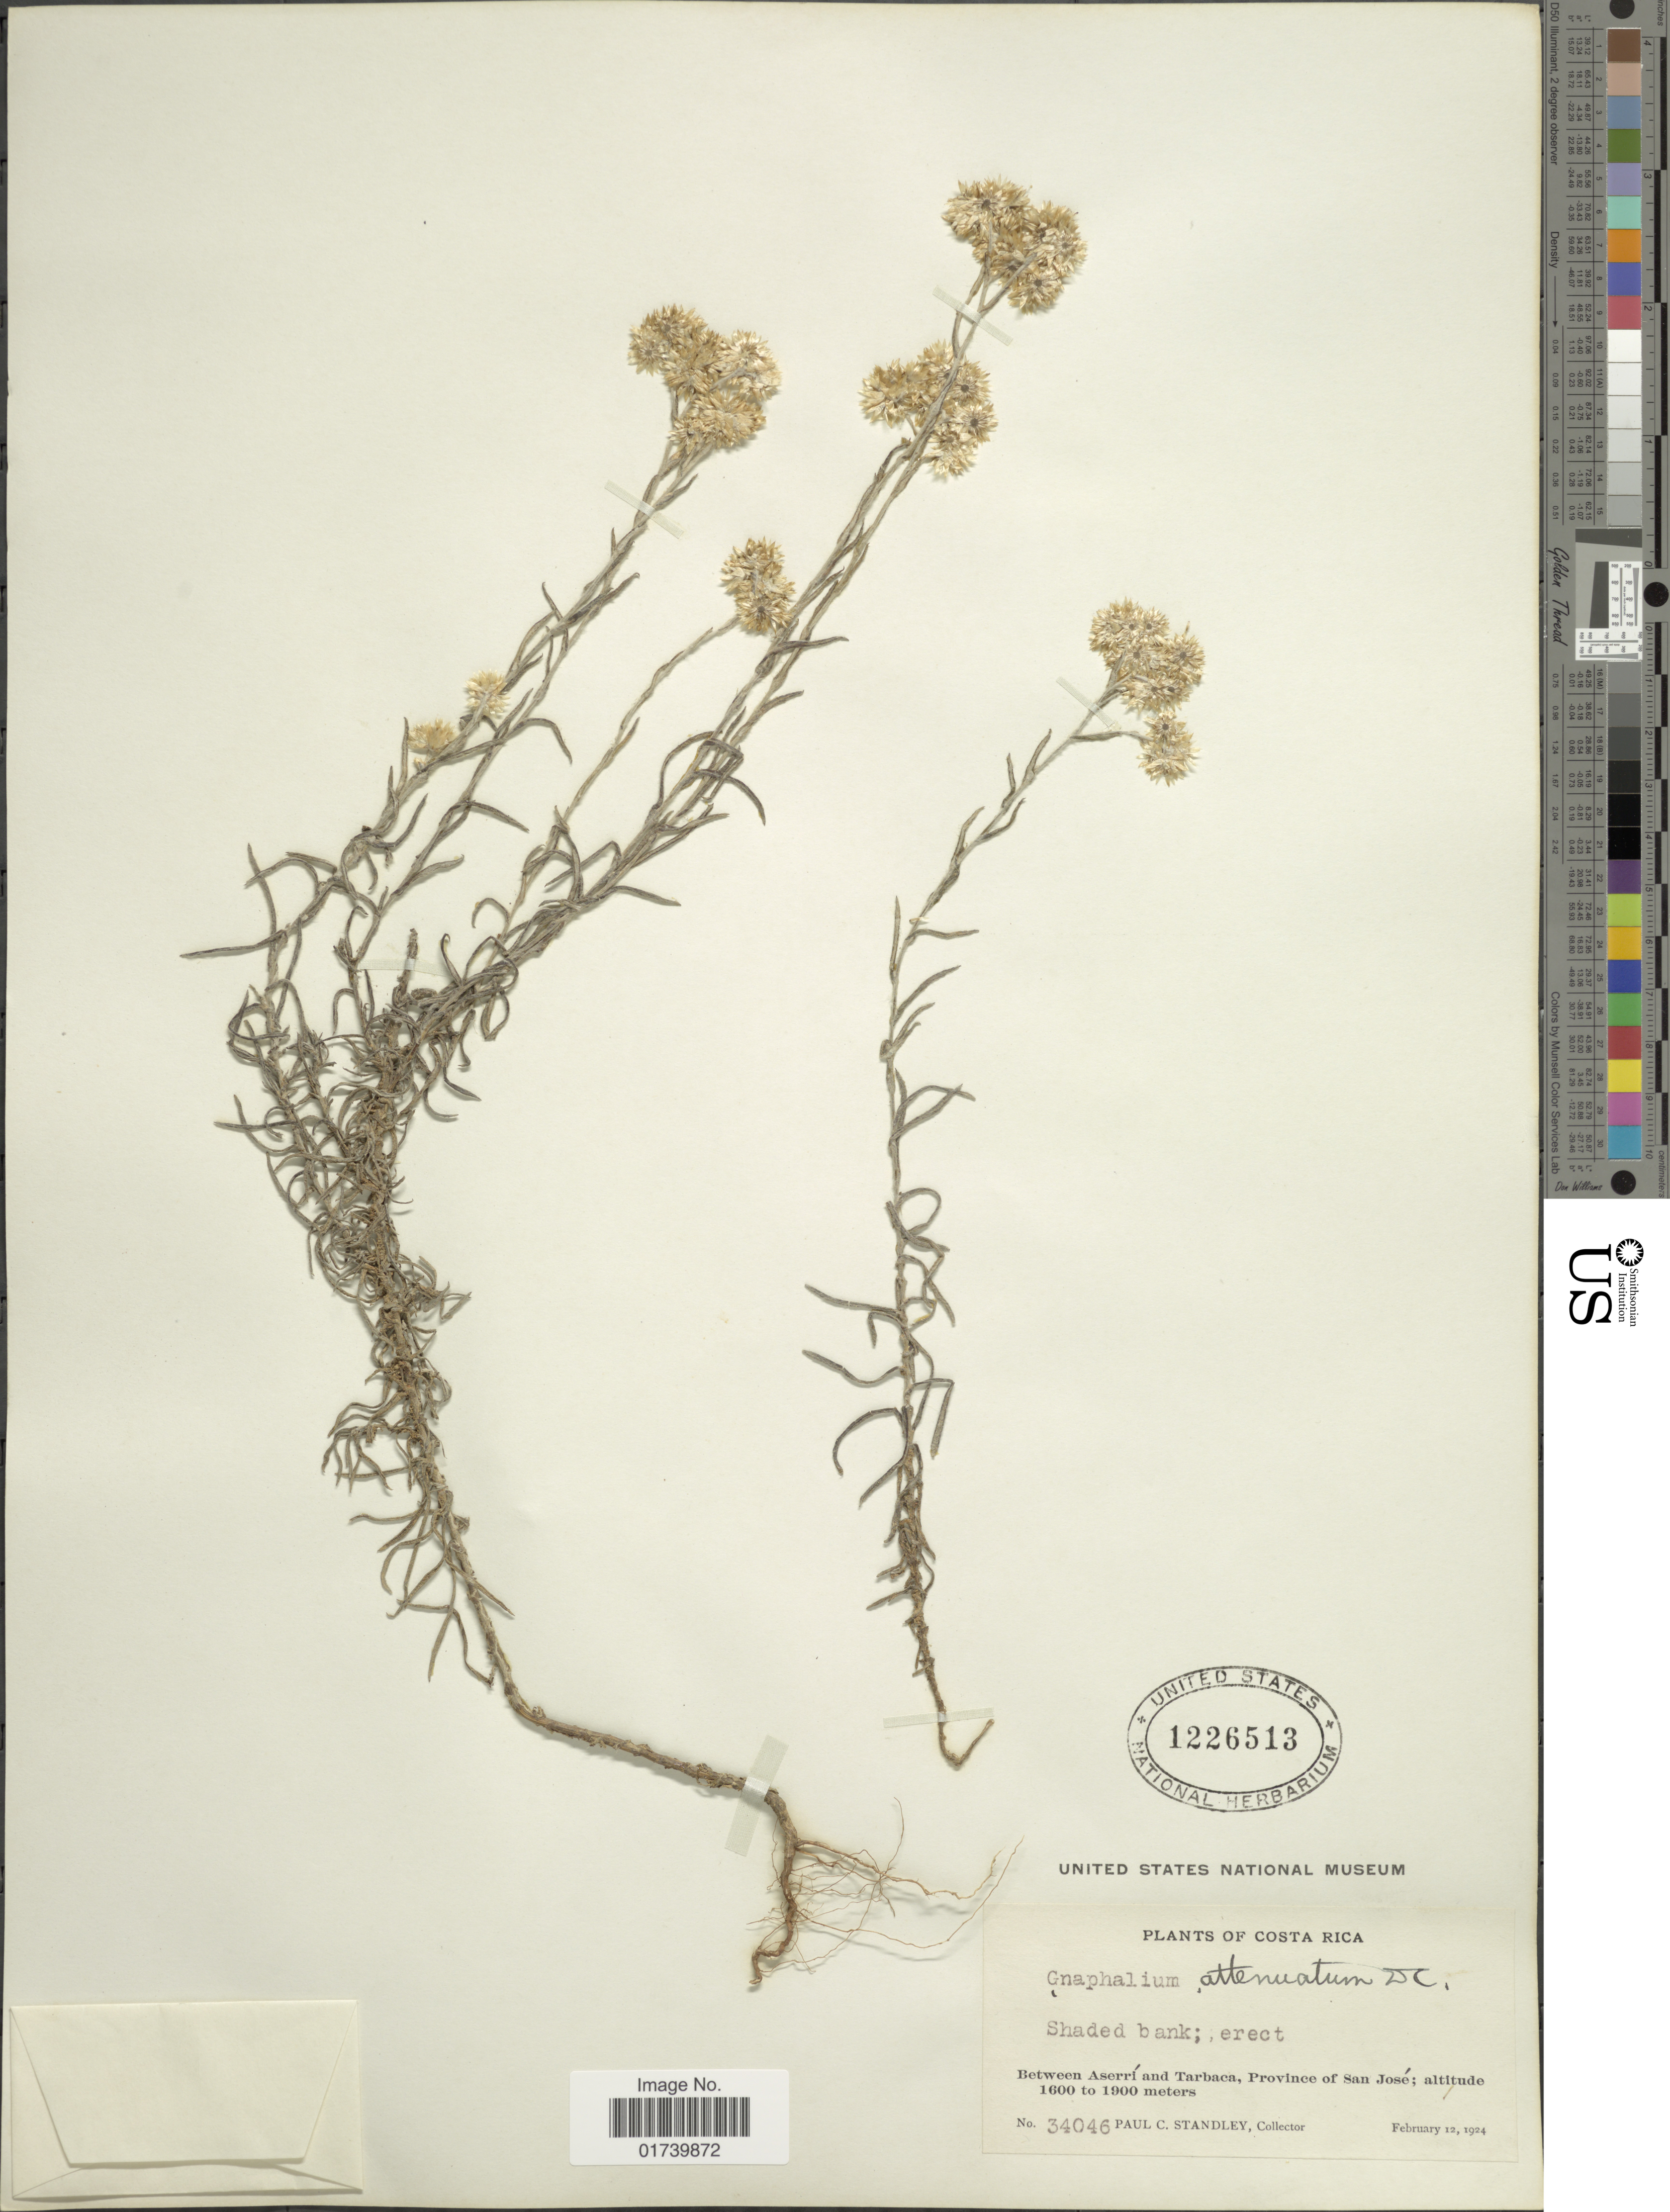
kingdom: Plantae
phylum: Tracheophyta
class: Magnoliopsida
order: Asterales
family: Asteraceae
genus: Pseudognaphalium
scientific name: Pseudognaphalium pruskii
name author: G.L. Nesom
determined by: Nesom, Guy L.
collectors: P. C. Standley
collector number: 34046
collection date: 1924-02-12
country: Costa Rica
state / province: San José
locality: Between Aserrí and Tarbaca.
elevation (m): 1600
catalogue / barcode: US 1226513